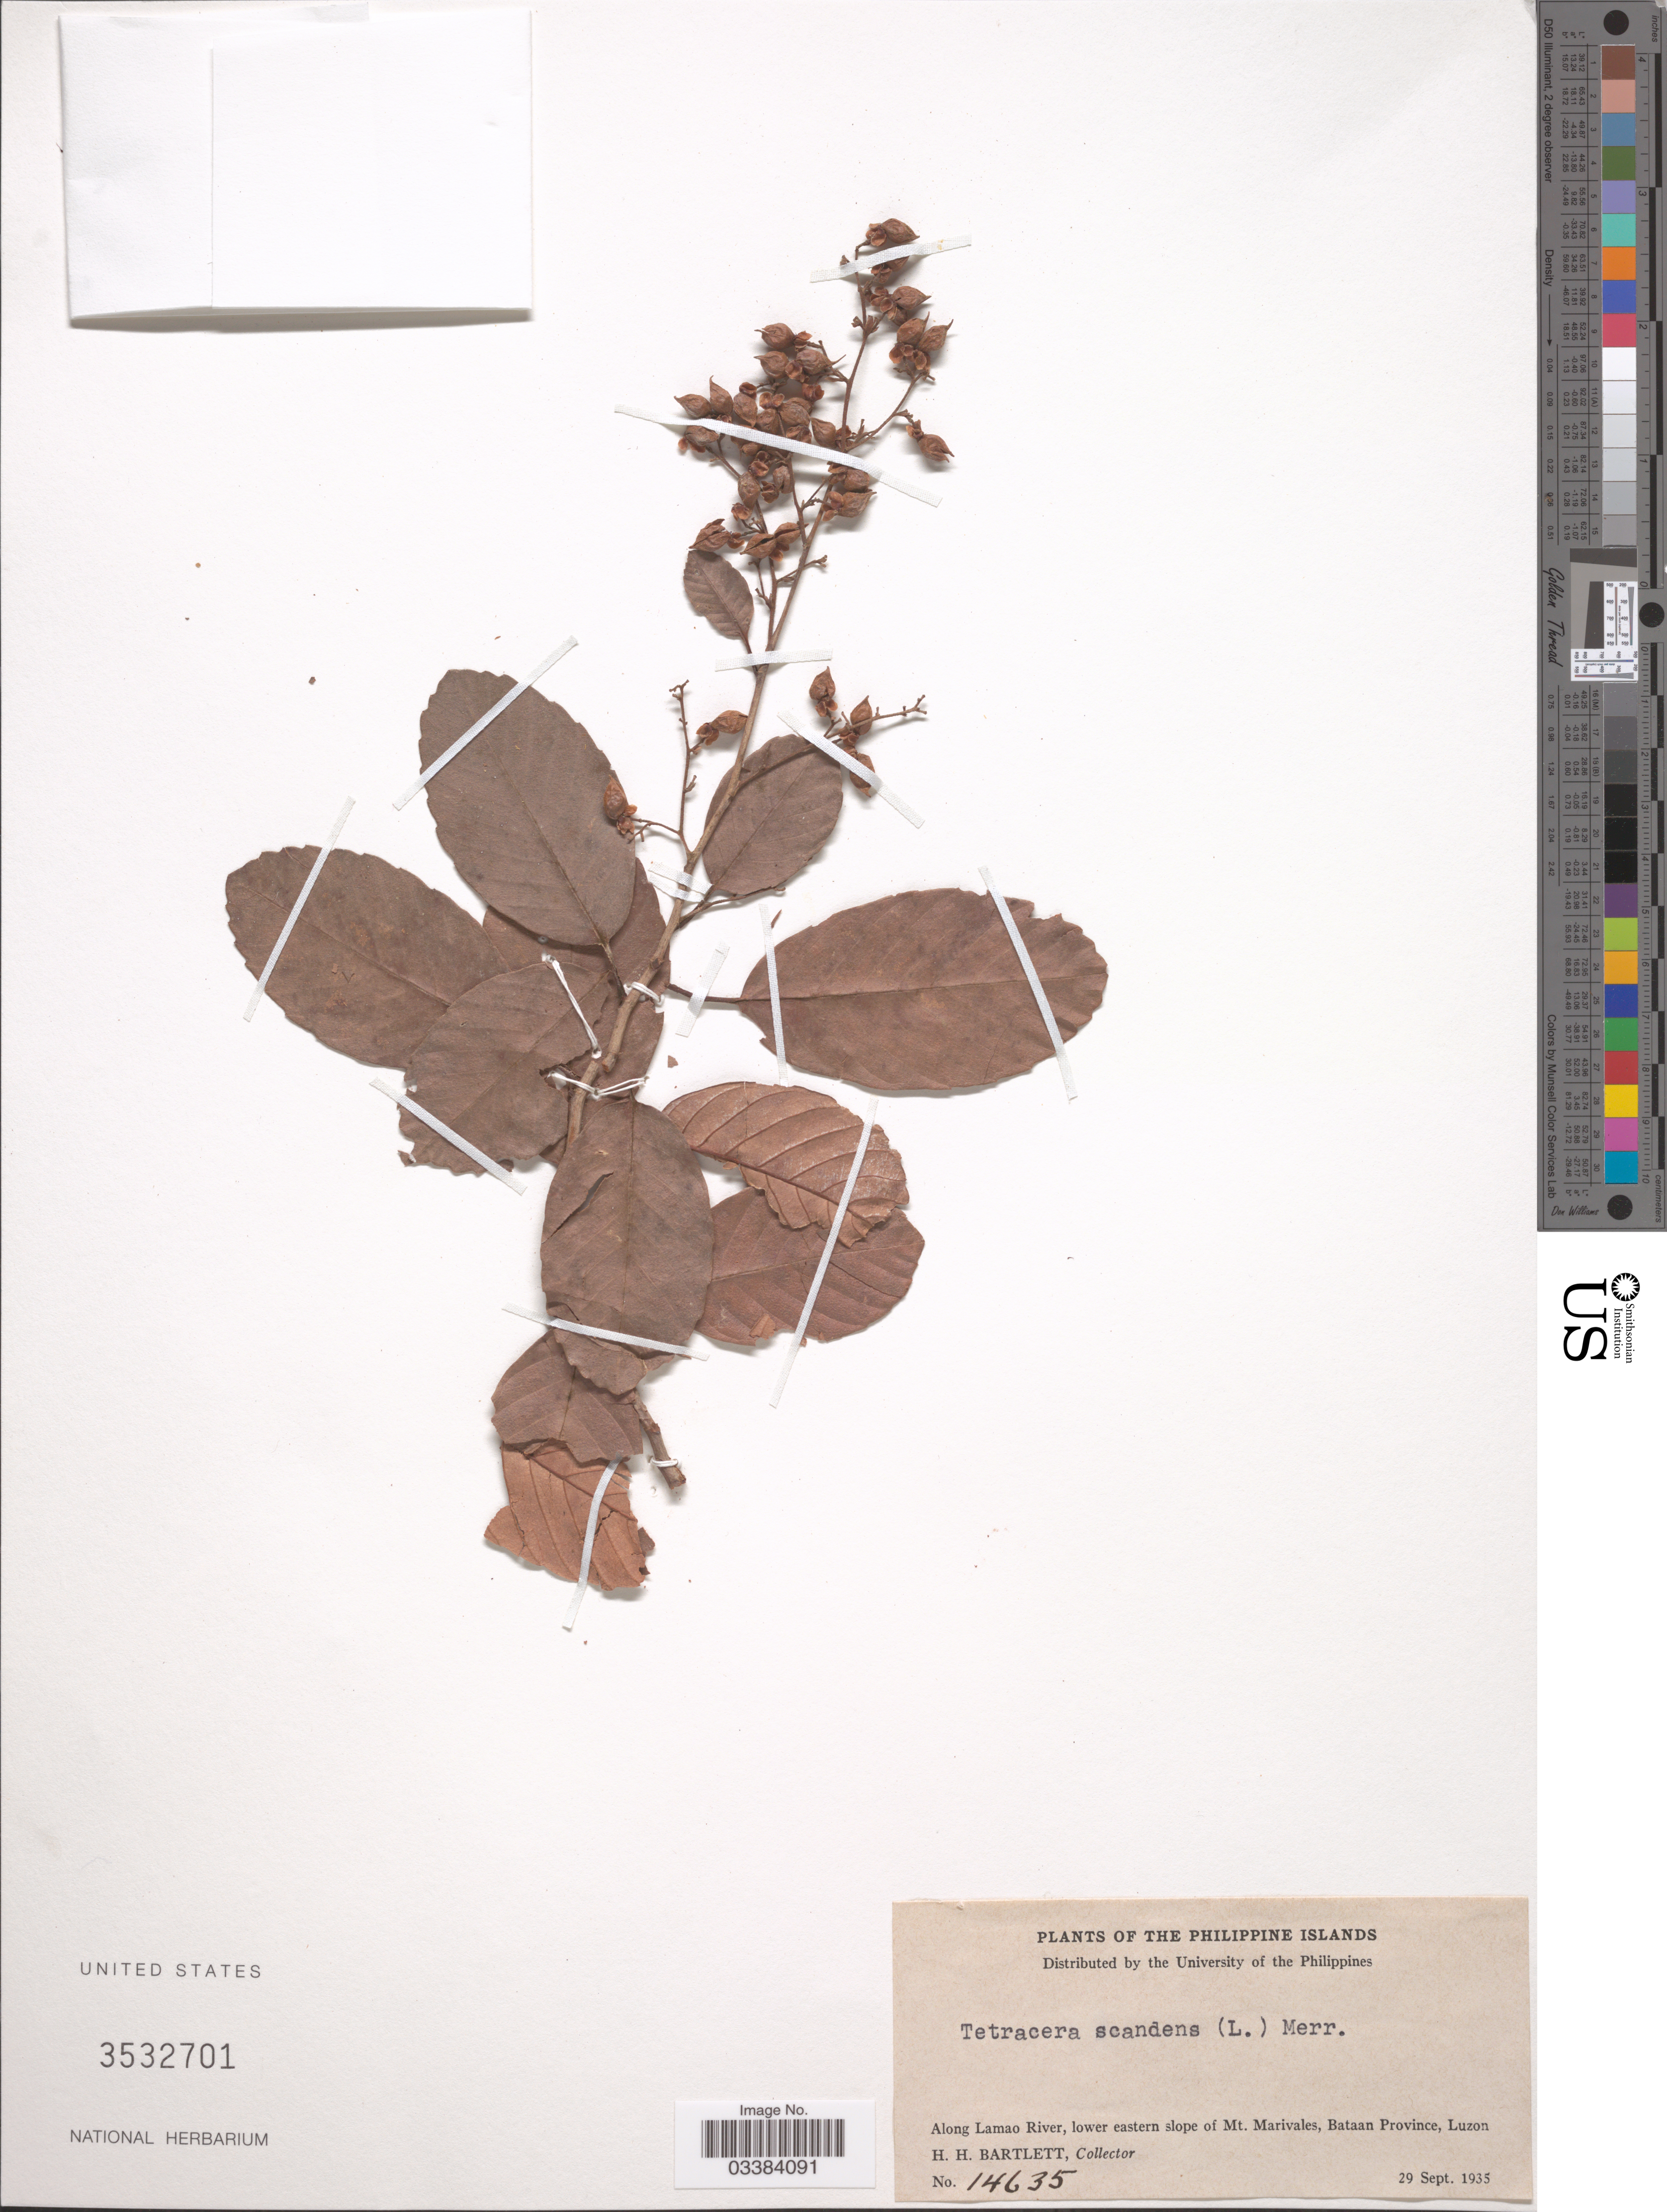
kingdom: Plantae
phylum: Tracheophyta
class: Magnoliopsida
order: Dilleniales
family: Dilleniaceae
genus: Tetracera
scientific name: Tetracera scandens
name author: (L.) Merr.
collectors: H. H. Bartlett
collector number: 14635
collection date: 1935-09-29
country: Philippines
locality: The Philippine Islands. Along Lamao River, lower eastern slope of Mt. Marivales, Bataan Province, Luzon.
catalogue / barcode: US 3532701